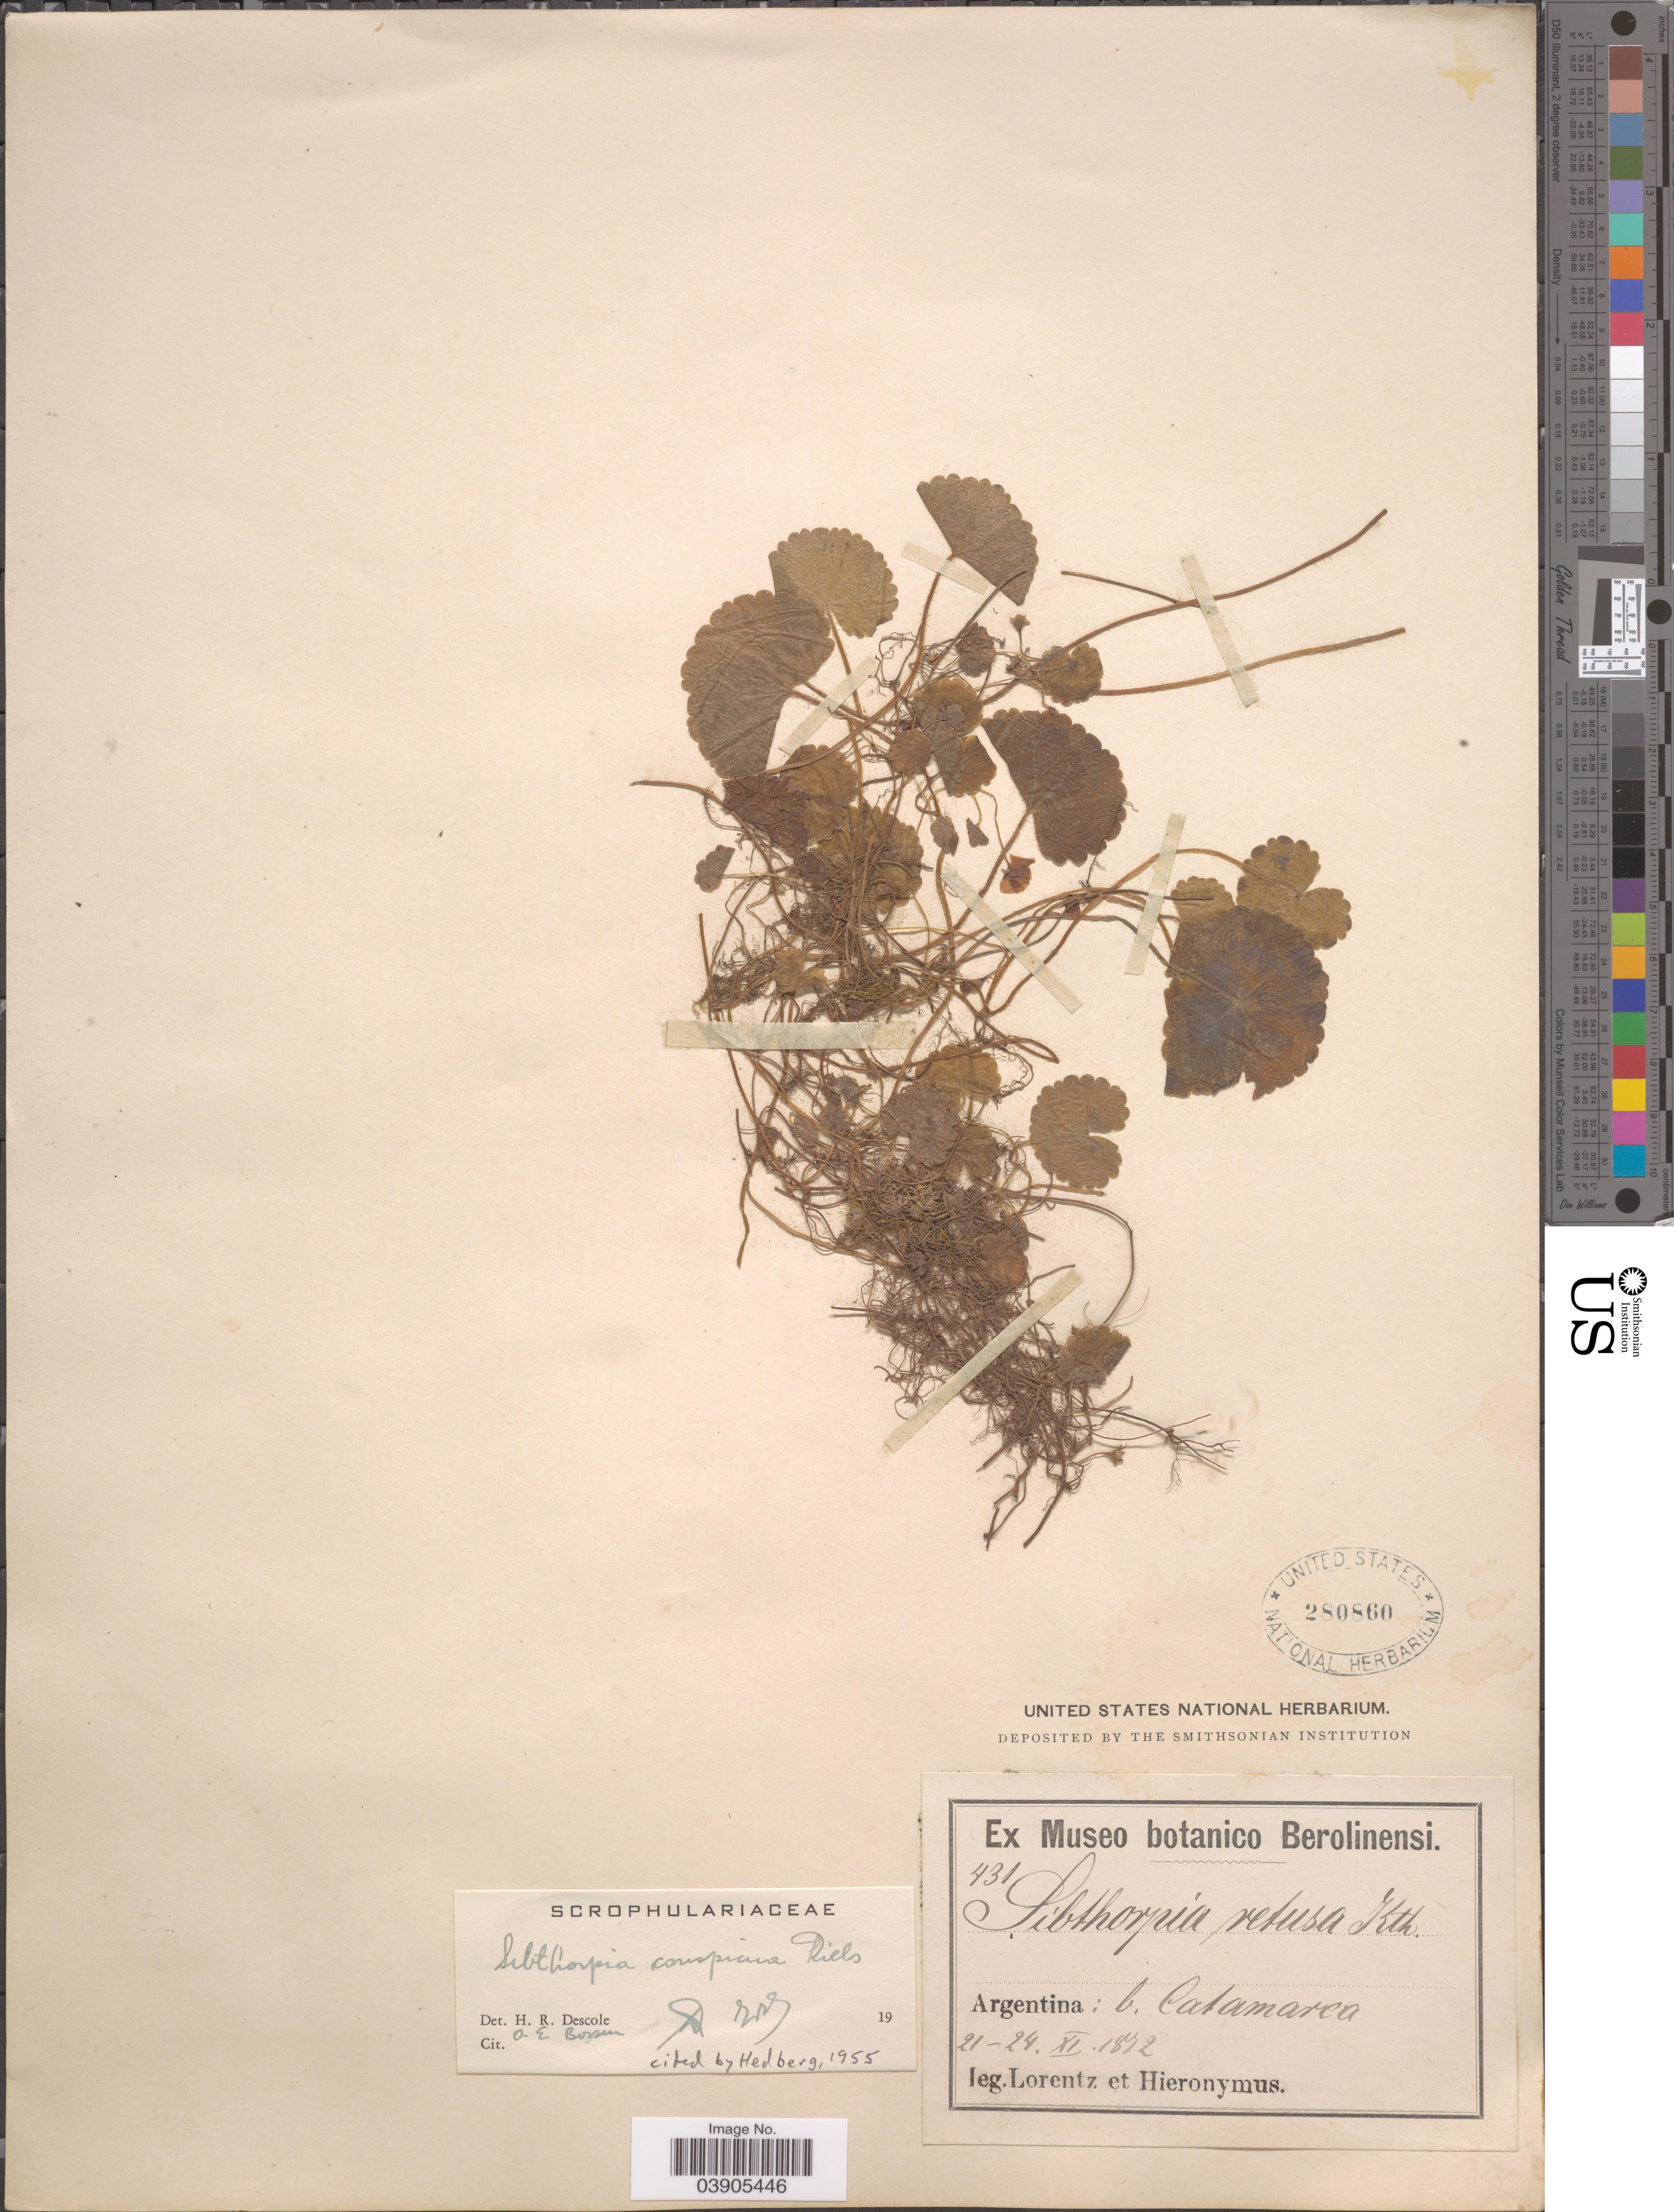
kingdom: Plantae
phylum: Tracheophyta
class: Magnoliopsida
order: Lamiales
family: Plantaginaceae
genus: Sibthorpia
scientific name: Sibthorpia conspicua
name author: Diels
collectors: -. Lorentz & -. Hieronymus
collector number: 431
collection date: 1892-11-21/1892-11-24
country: Argentina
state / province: Catamarca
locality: B. Catamarca.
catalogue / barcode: US 280860